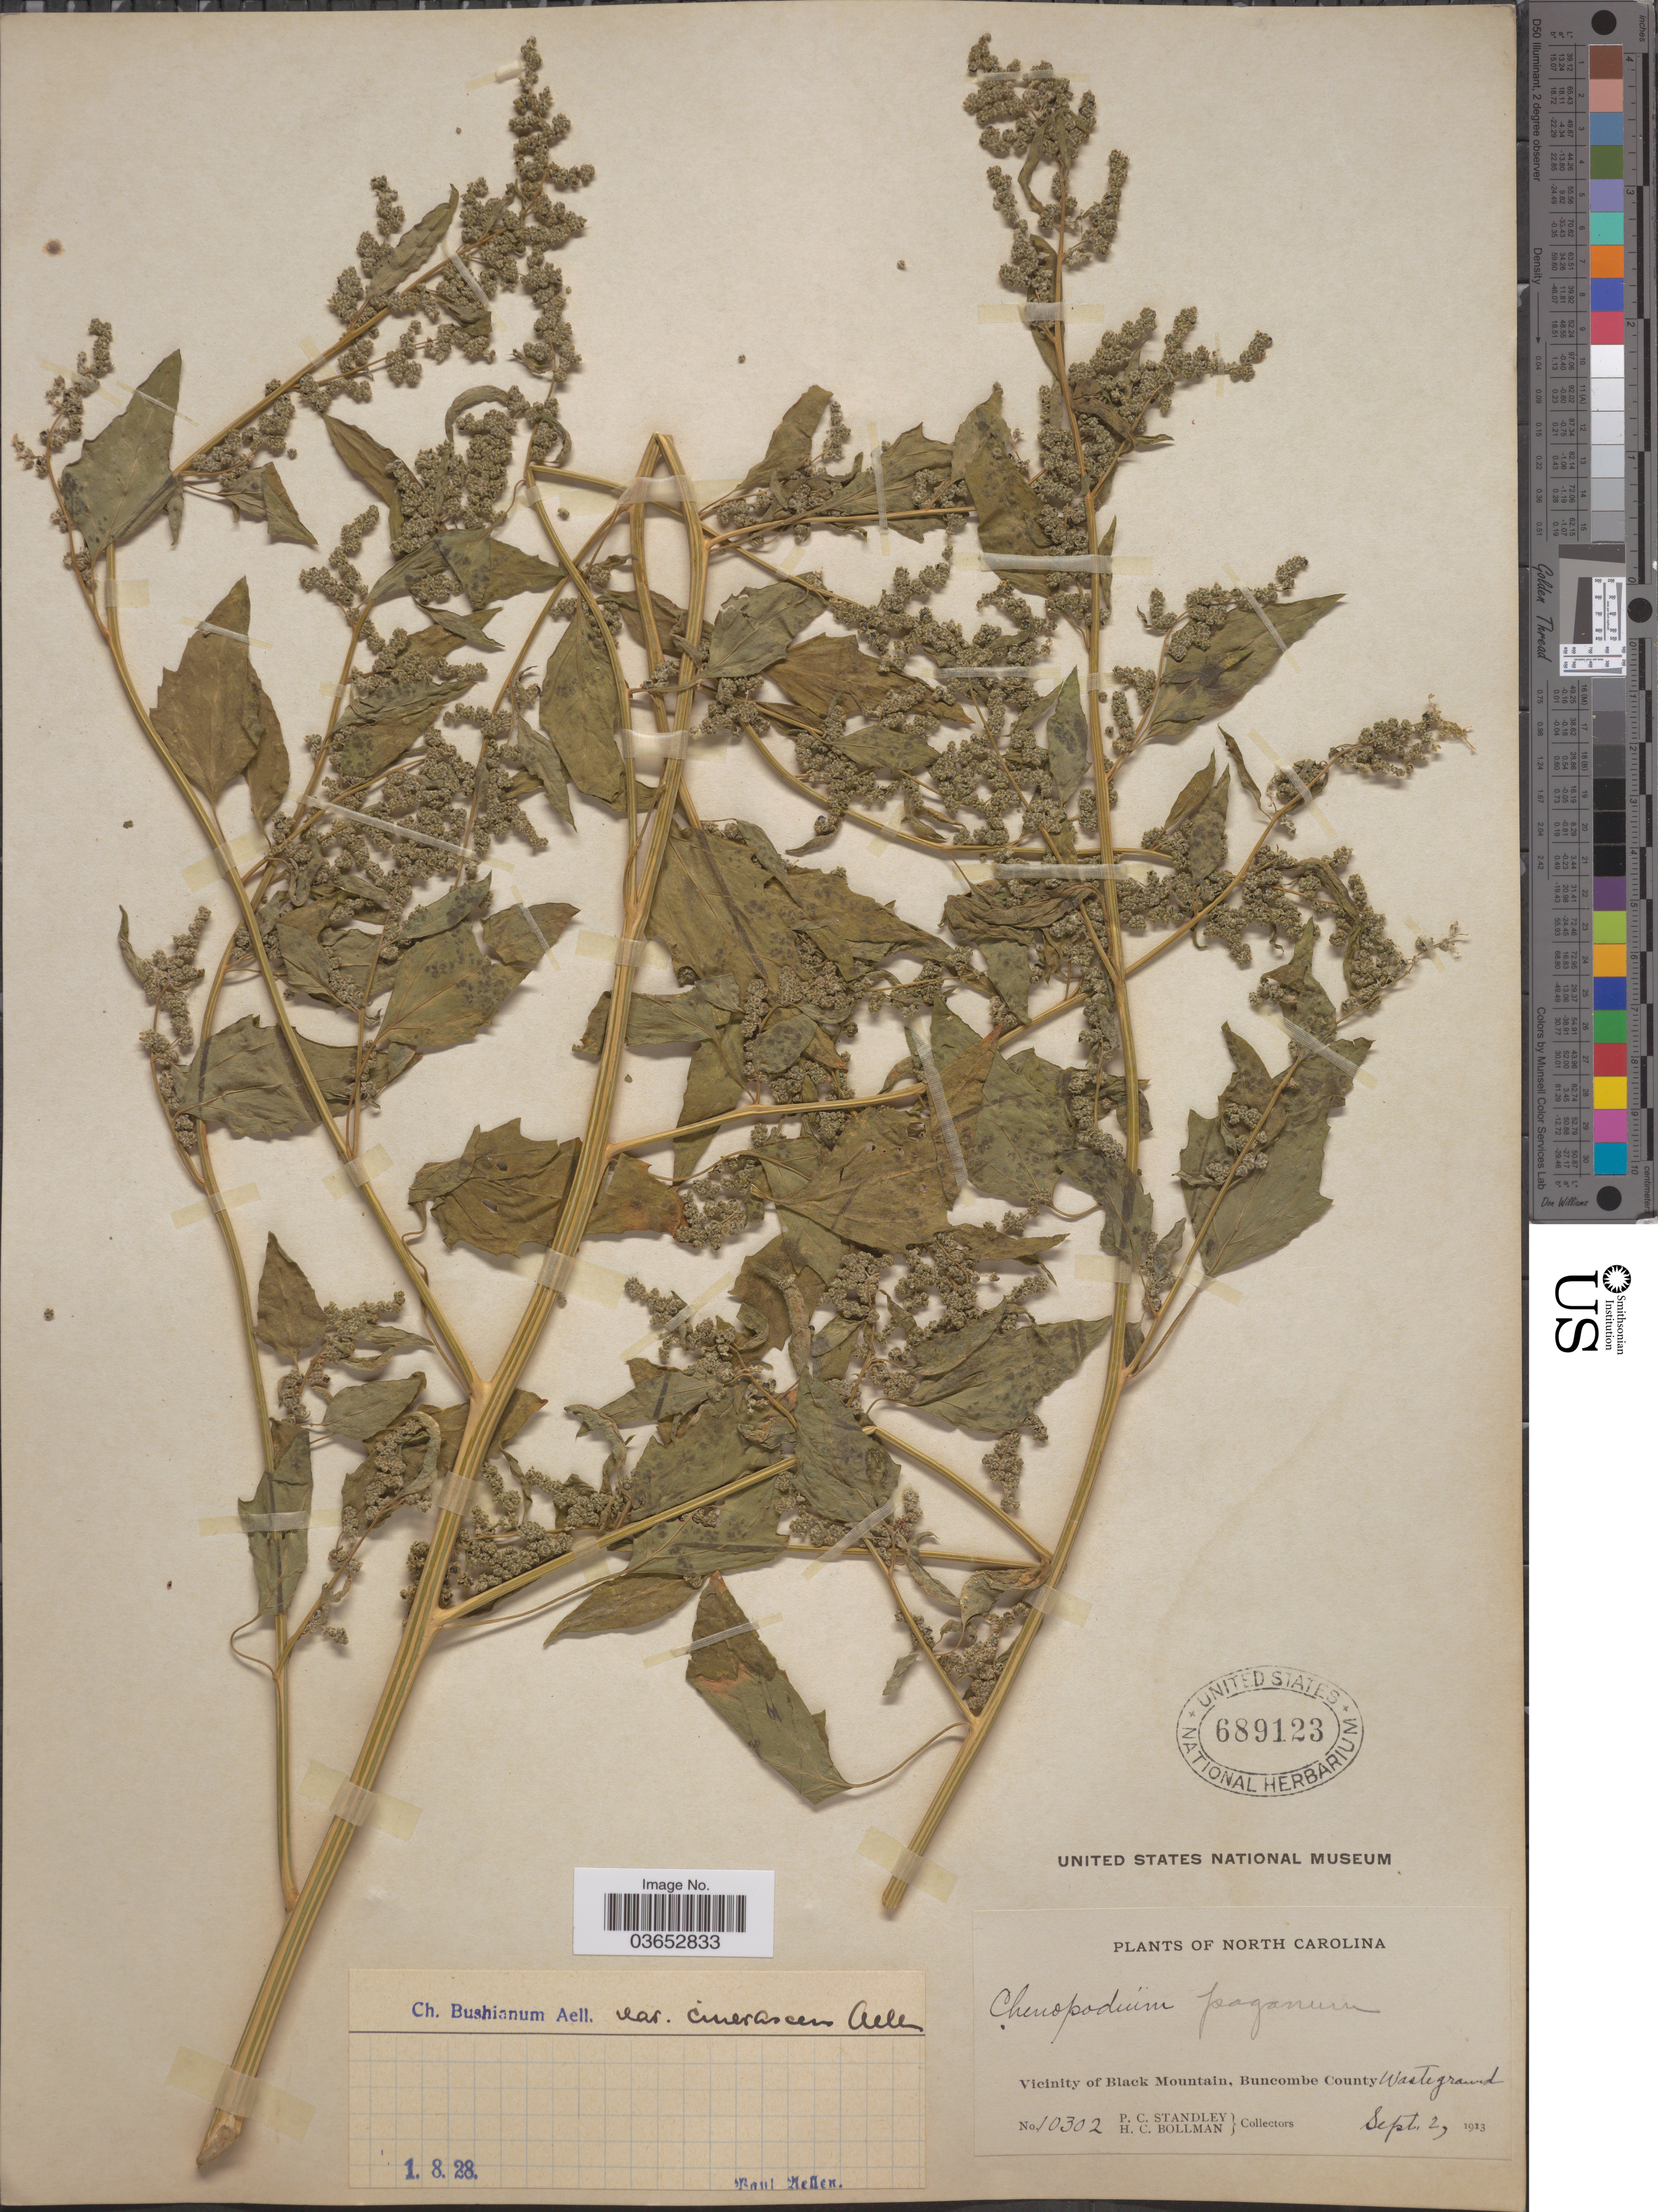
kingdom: Plantae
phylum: Tracheophyta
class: Magnoliopsida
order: Caryophyllales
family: Amaranthaceae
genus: Chenopodium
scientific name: Chenopodium bushianum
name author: Aellen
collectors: P. C. Standley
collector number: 10302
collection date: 1913-09-02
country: United States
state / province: North Carolina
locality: Vicinity of Black Mountain, Buncombe County.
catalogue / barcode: US 689123